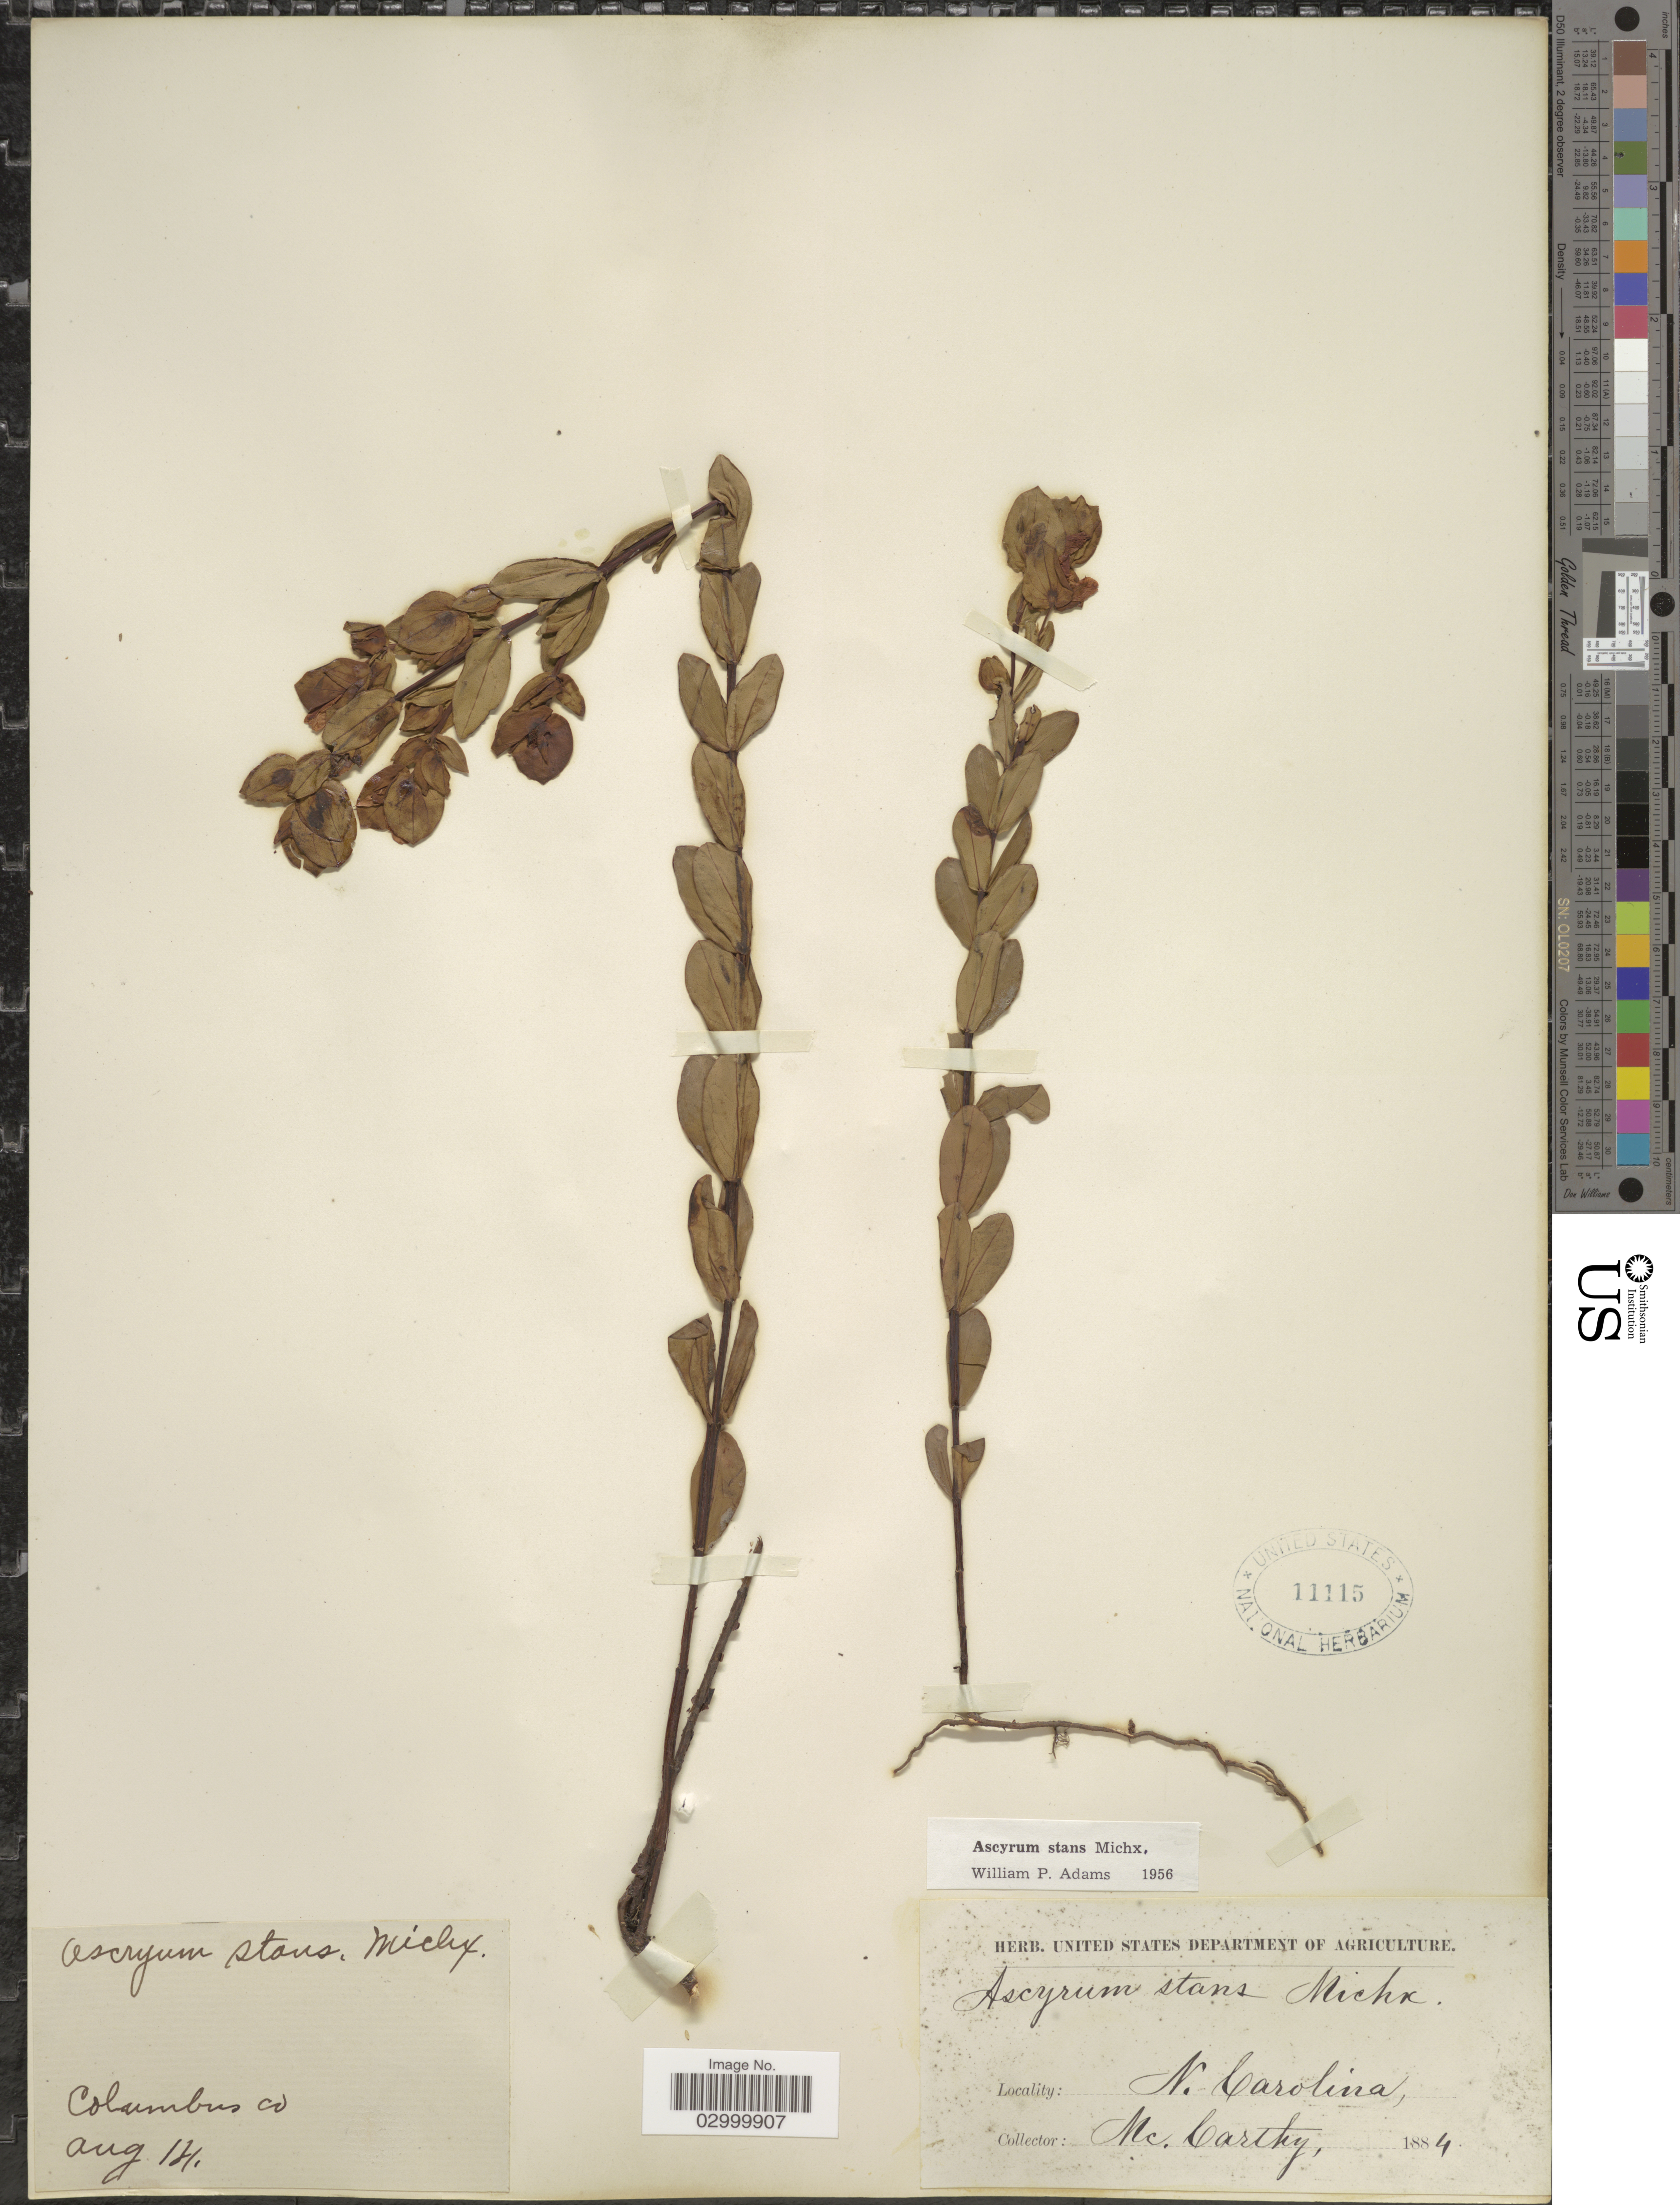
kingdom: Plantae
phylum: Tracheophyta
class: Magnoliopsida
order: Malpighiales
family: Hypericaceae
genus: Hypericum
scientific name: Hypericum crux-andreae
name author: (L.) Crantz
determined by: Strong, Mark T., (BOT), Smithsonian Institution - National Museum of Natural History (UNITED STATES)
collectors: -- McCarthy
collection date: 1884-08-14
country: United States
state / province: North Carolina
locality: Columbus Co.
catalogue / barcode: US 11115